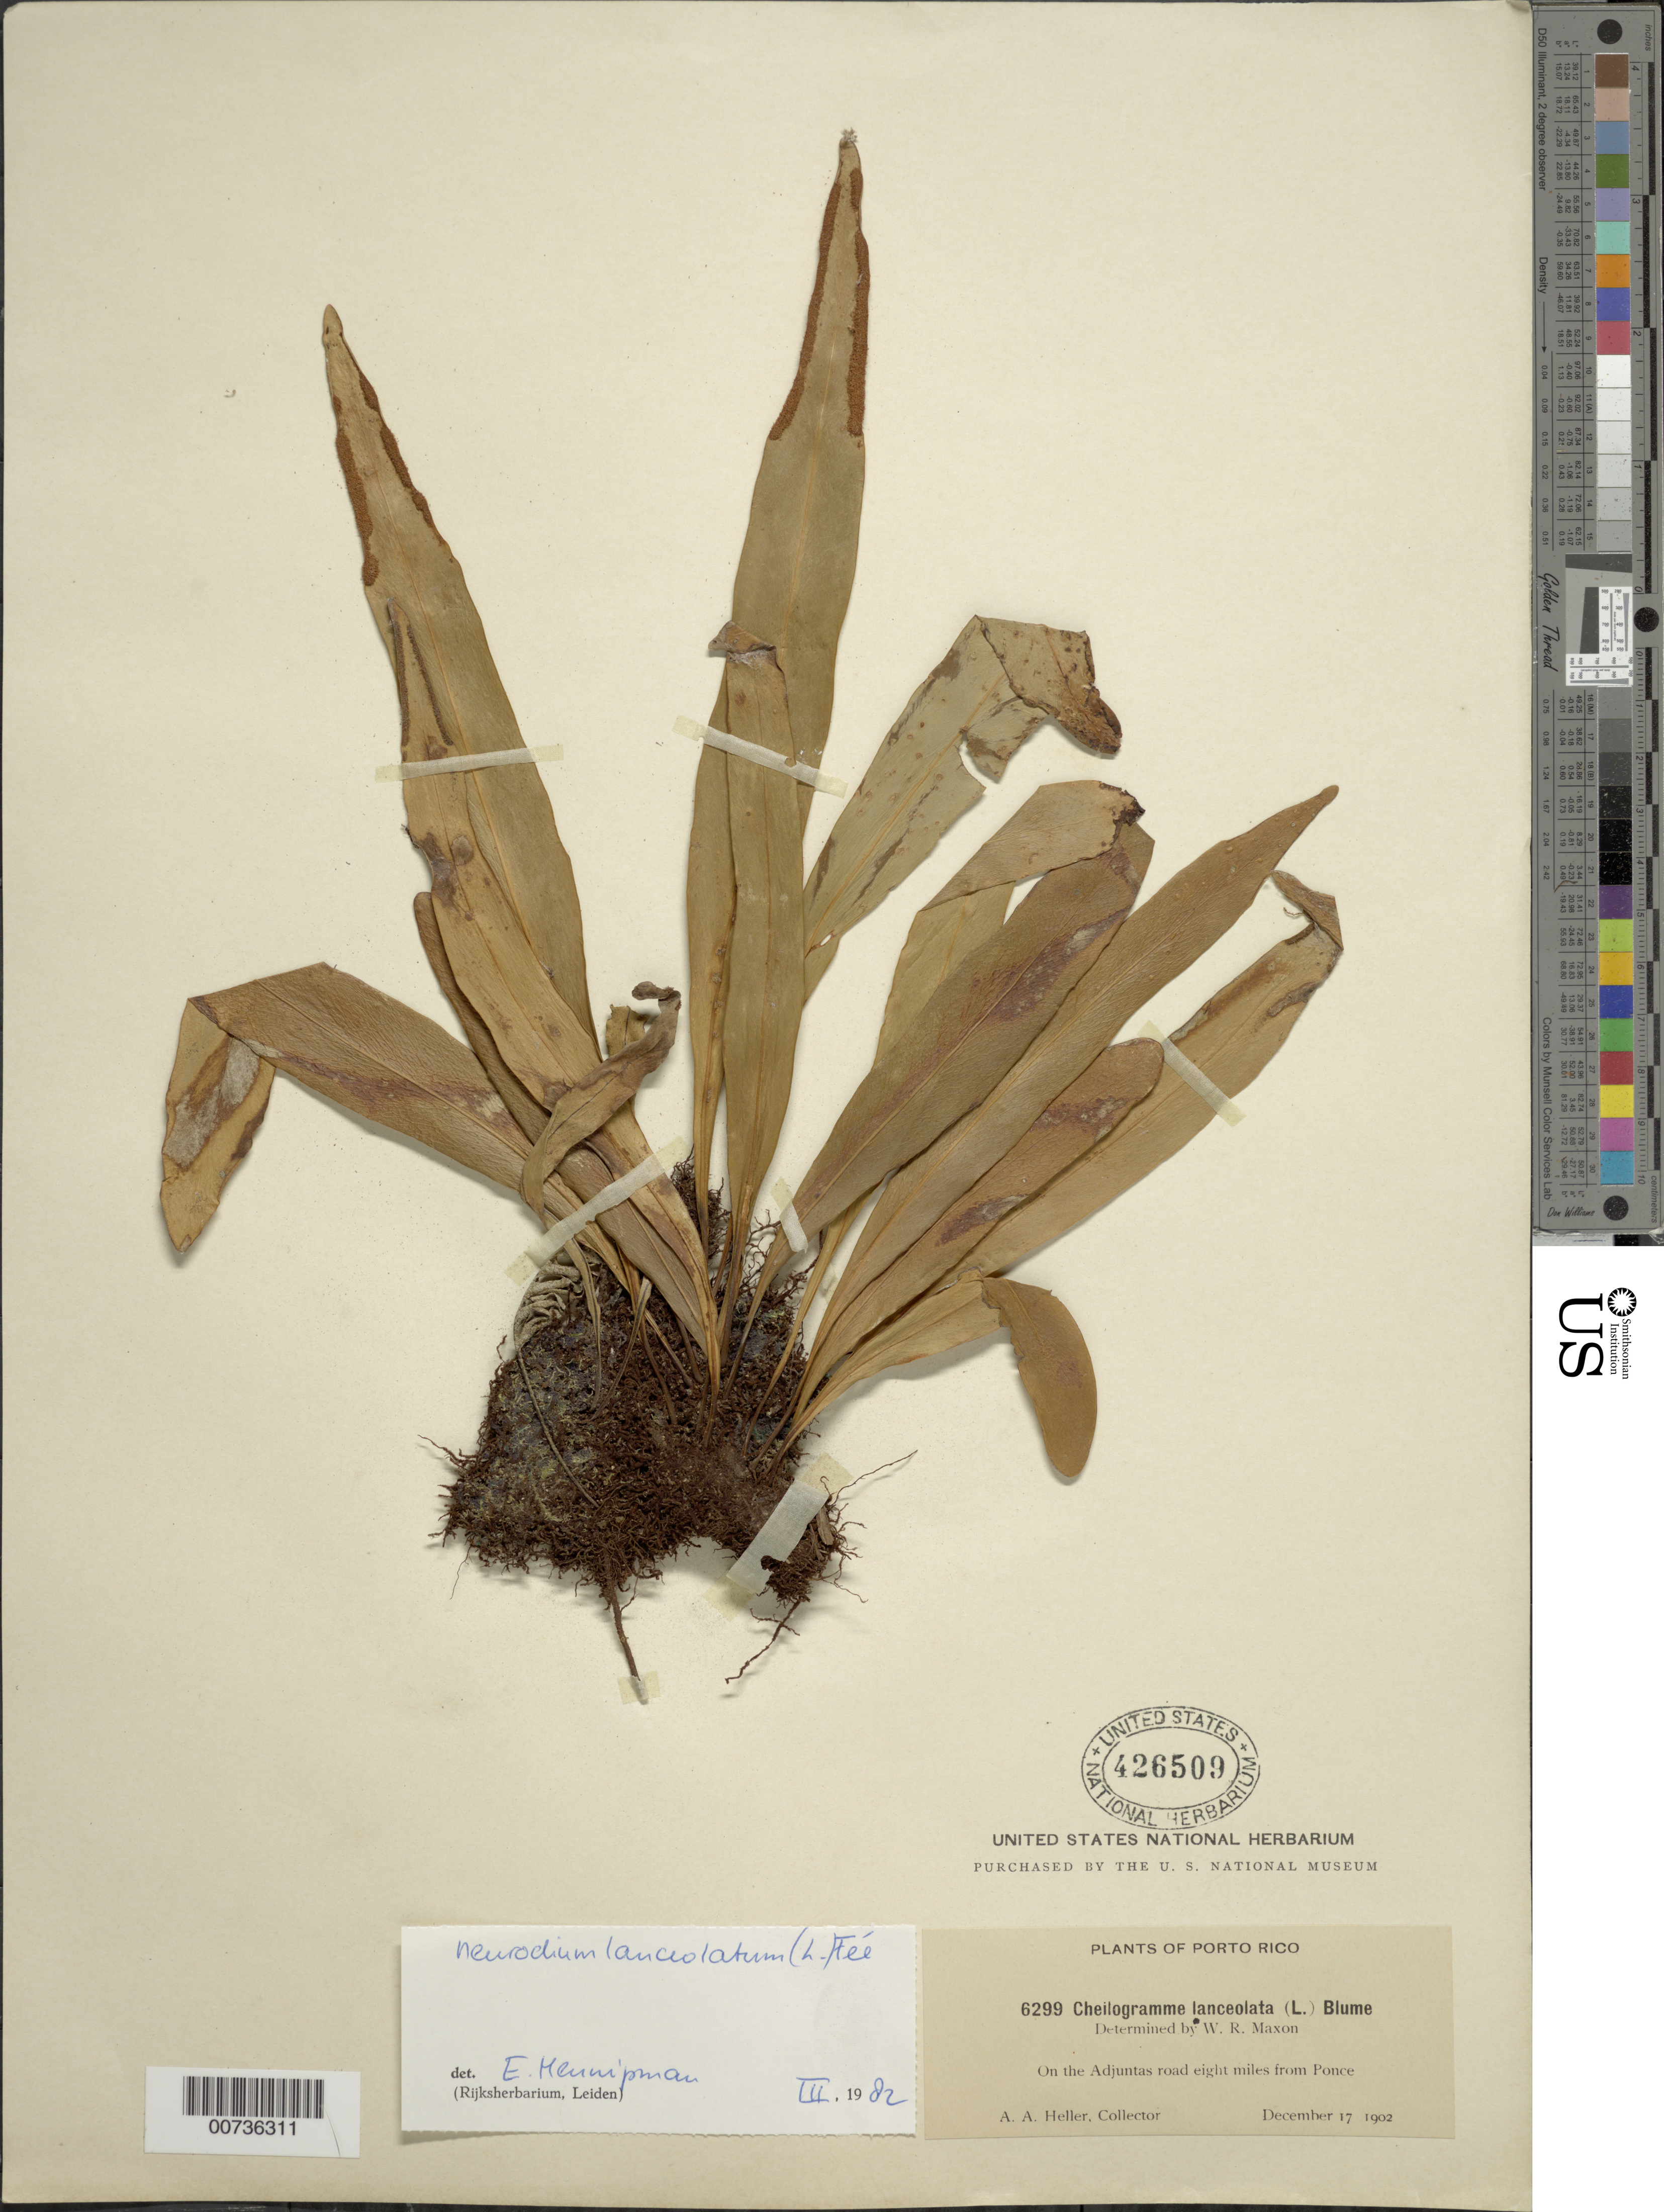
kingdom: Plantae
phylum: Tracheophyta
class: Polypodiopsida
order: Polypodiales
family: Polypodiaceae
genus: Pleopeltis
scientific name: Pleopeltis marginata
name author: A.R. Sm. & Tejero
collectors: A. A. Heller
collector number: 6299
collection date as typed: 17 Dec 1902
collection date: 1902-12-17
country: Puerto Rico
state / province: Ponce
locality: On the Adjuntas road eight miles from Ponce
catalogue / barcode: US 426509